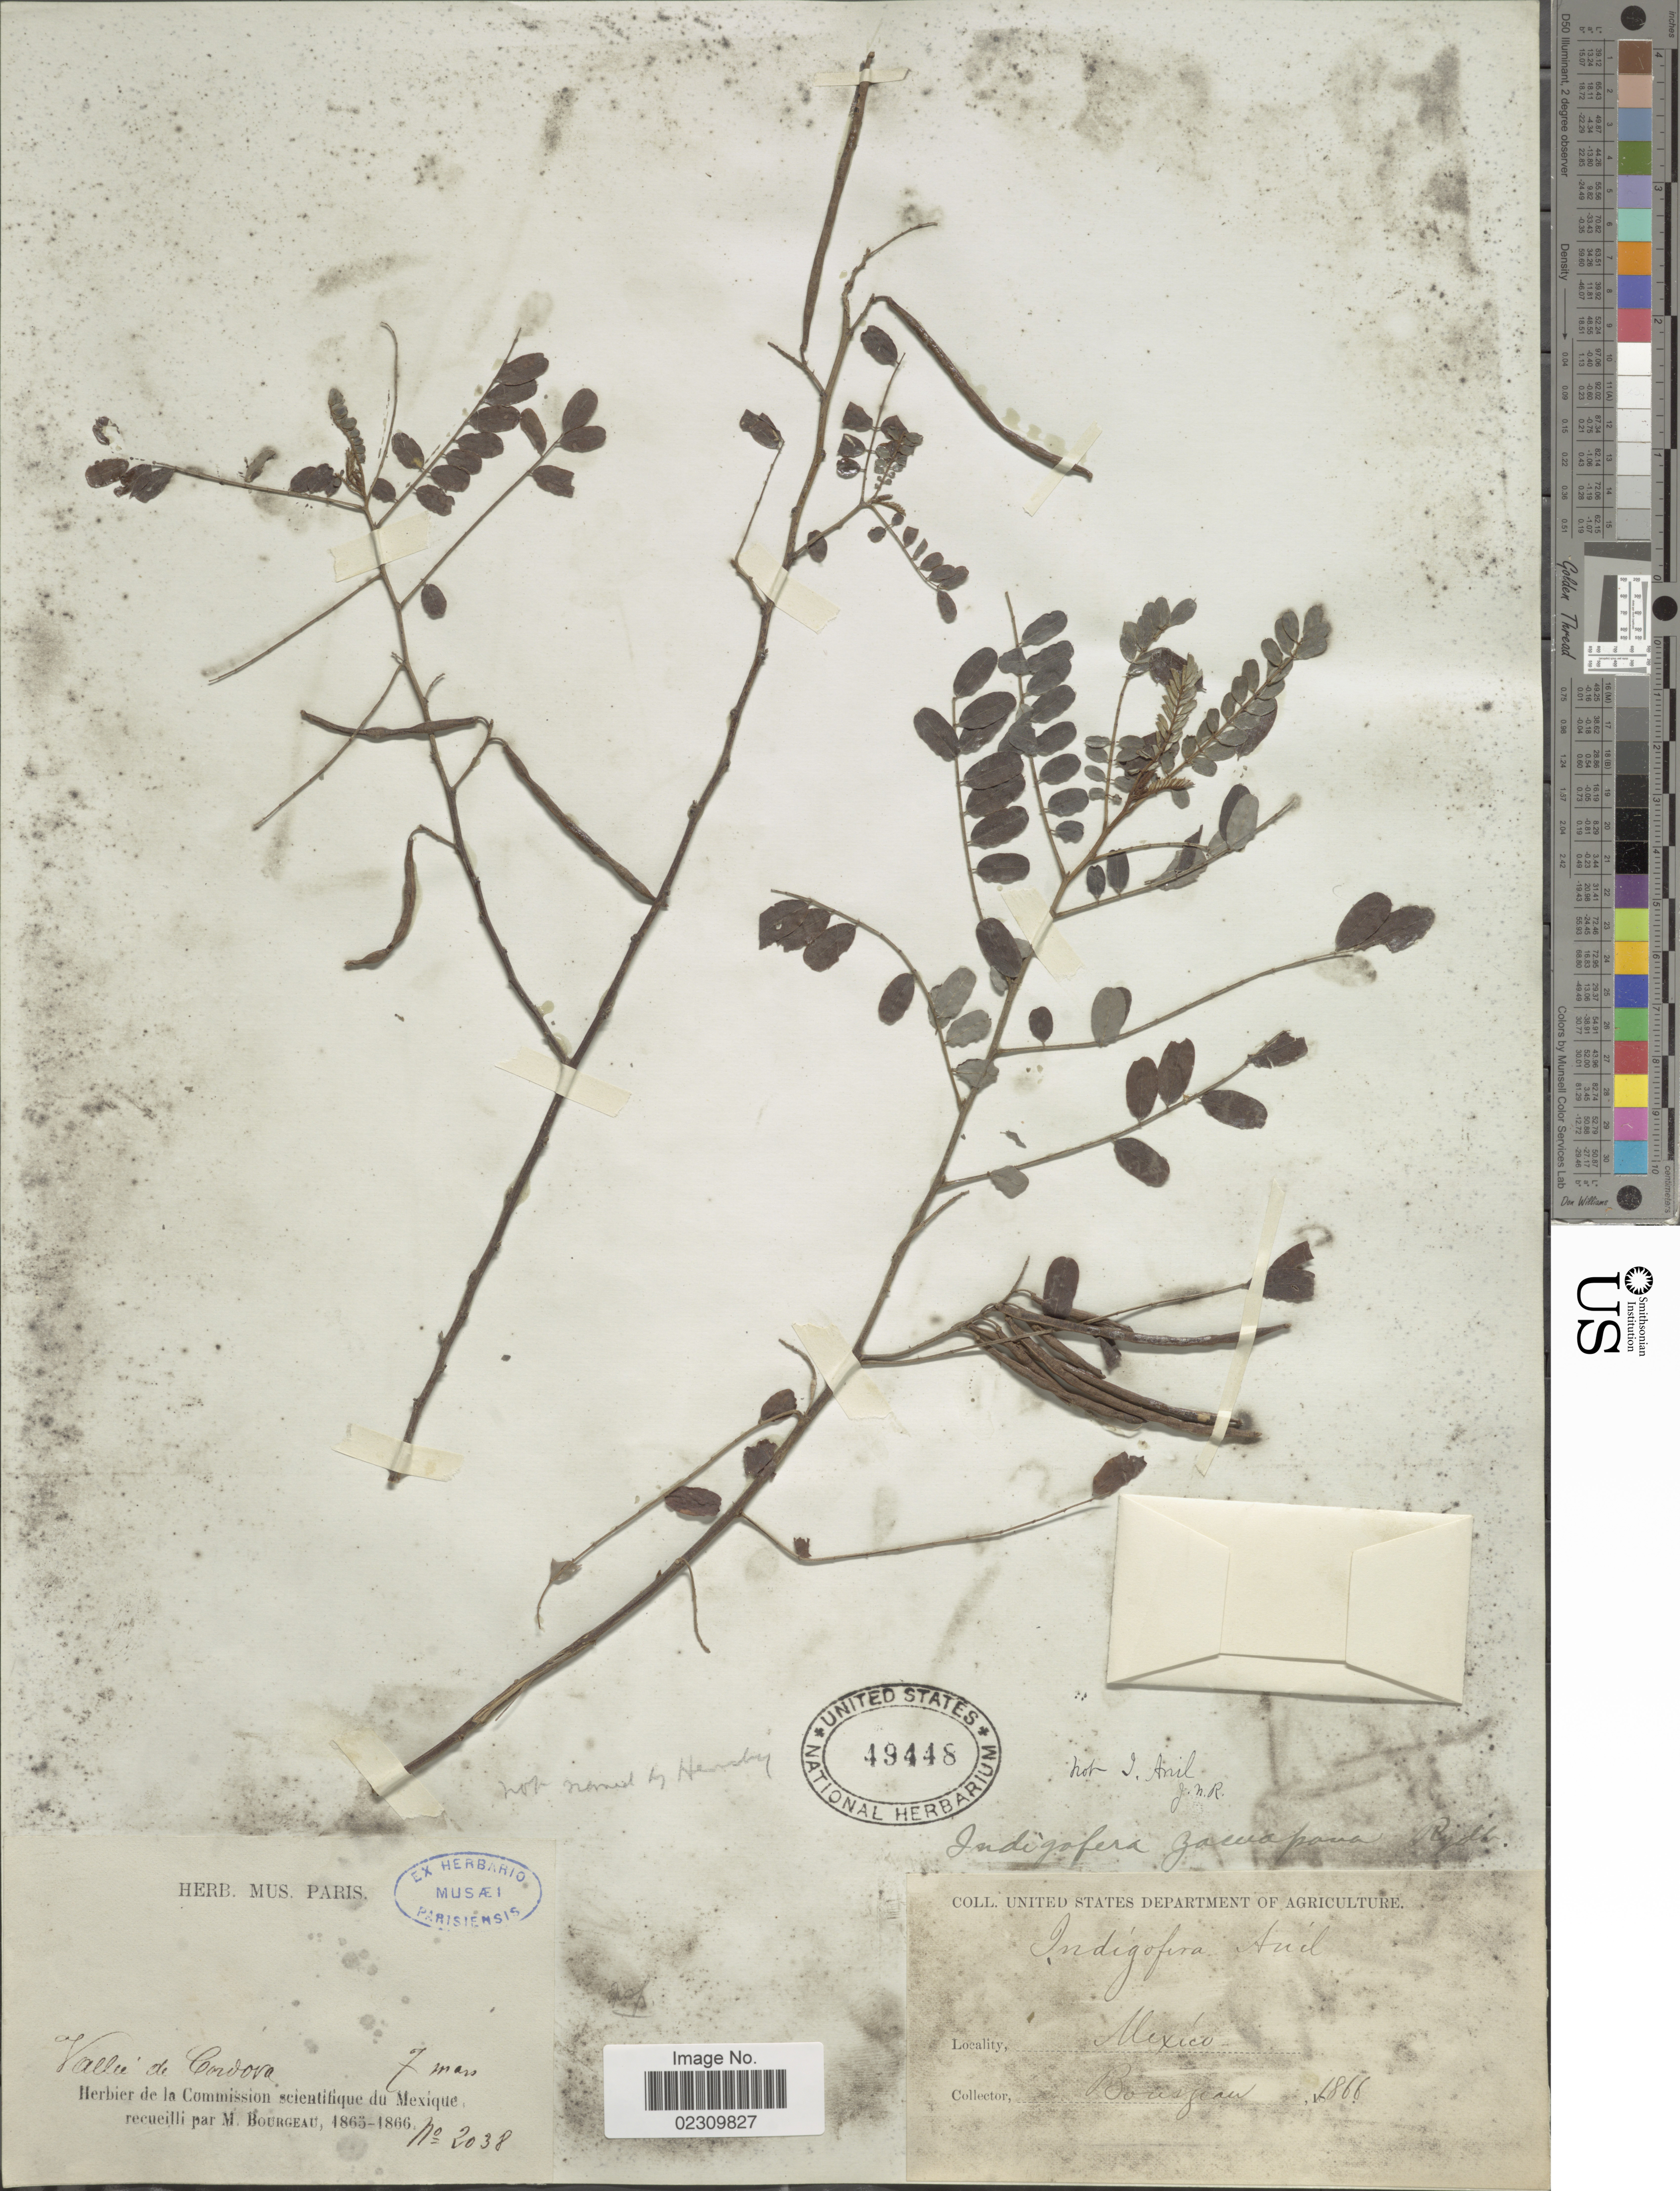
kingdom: Plantae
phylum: Tracheophyta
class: Magnoliopsida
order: Fabales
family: Fabaceae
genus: Indigofera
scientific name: Indigofera purpusii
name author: Brandegee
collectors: M. Bourgeau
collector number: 2038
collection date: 1865/1866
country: Mexico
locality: Vallee de Cordova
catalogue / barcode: US 49448